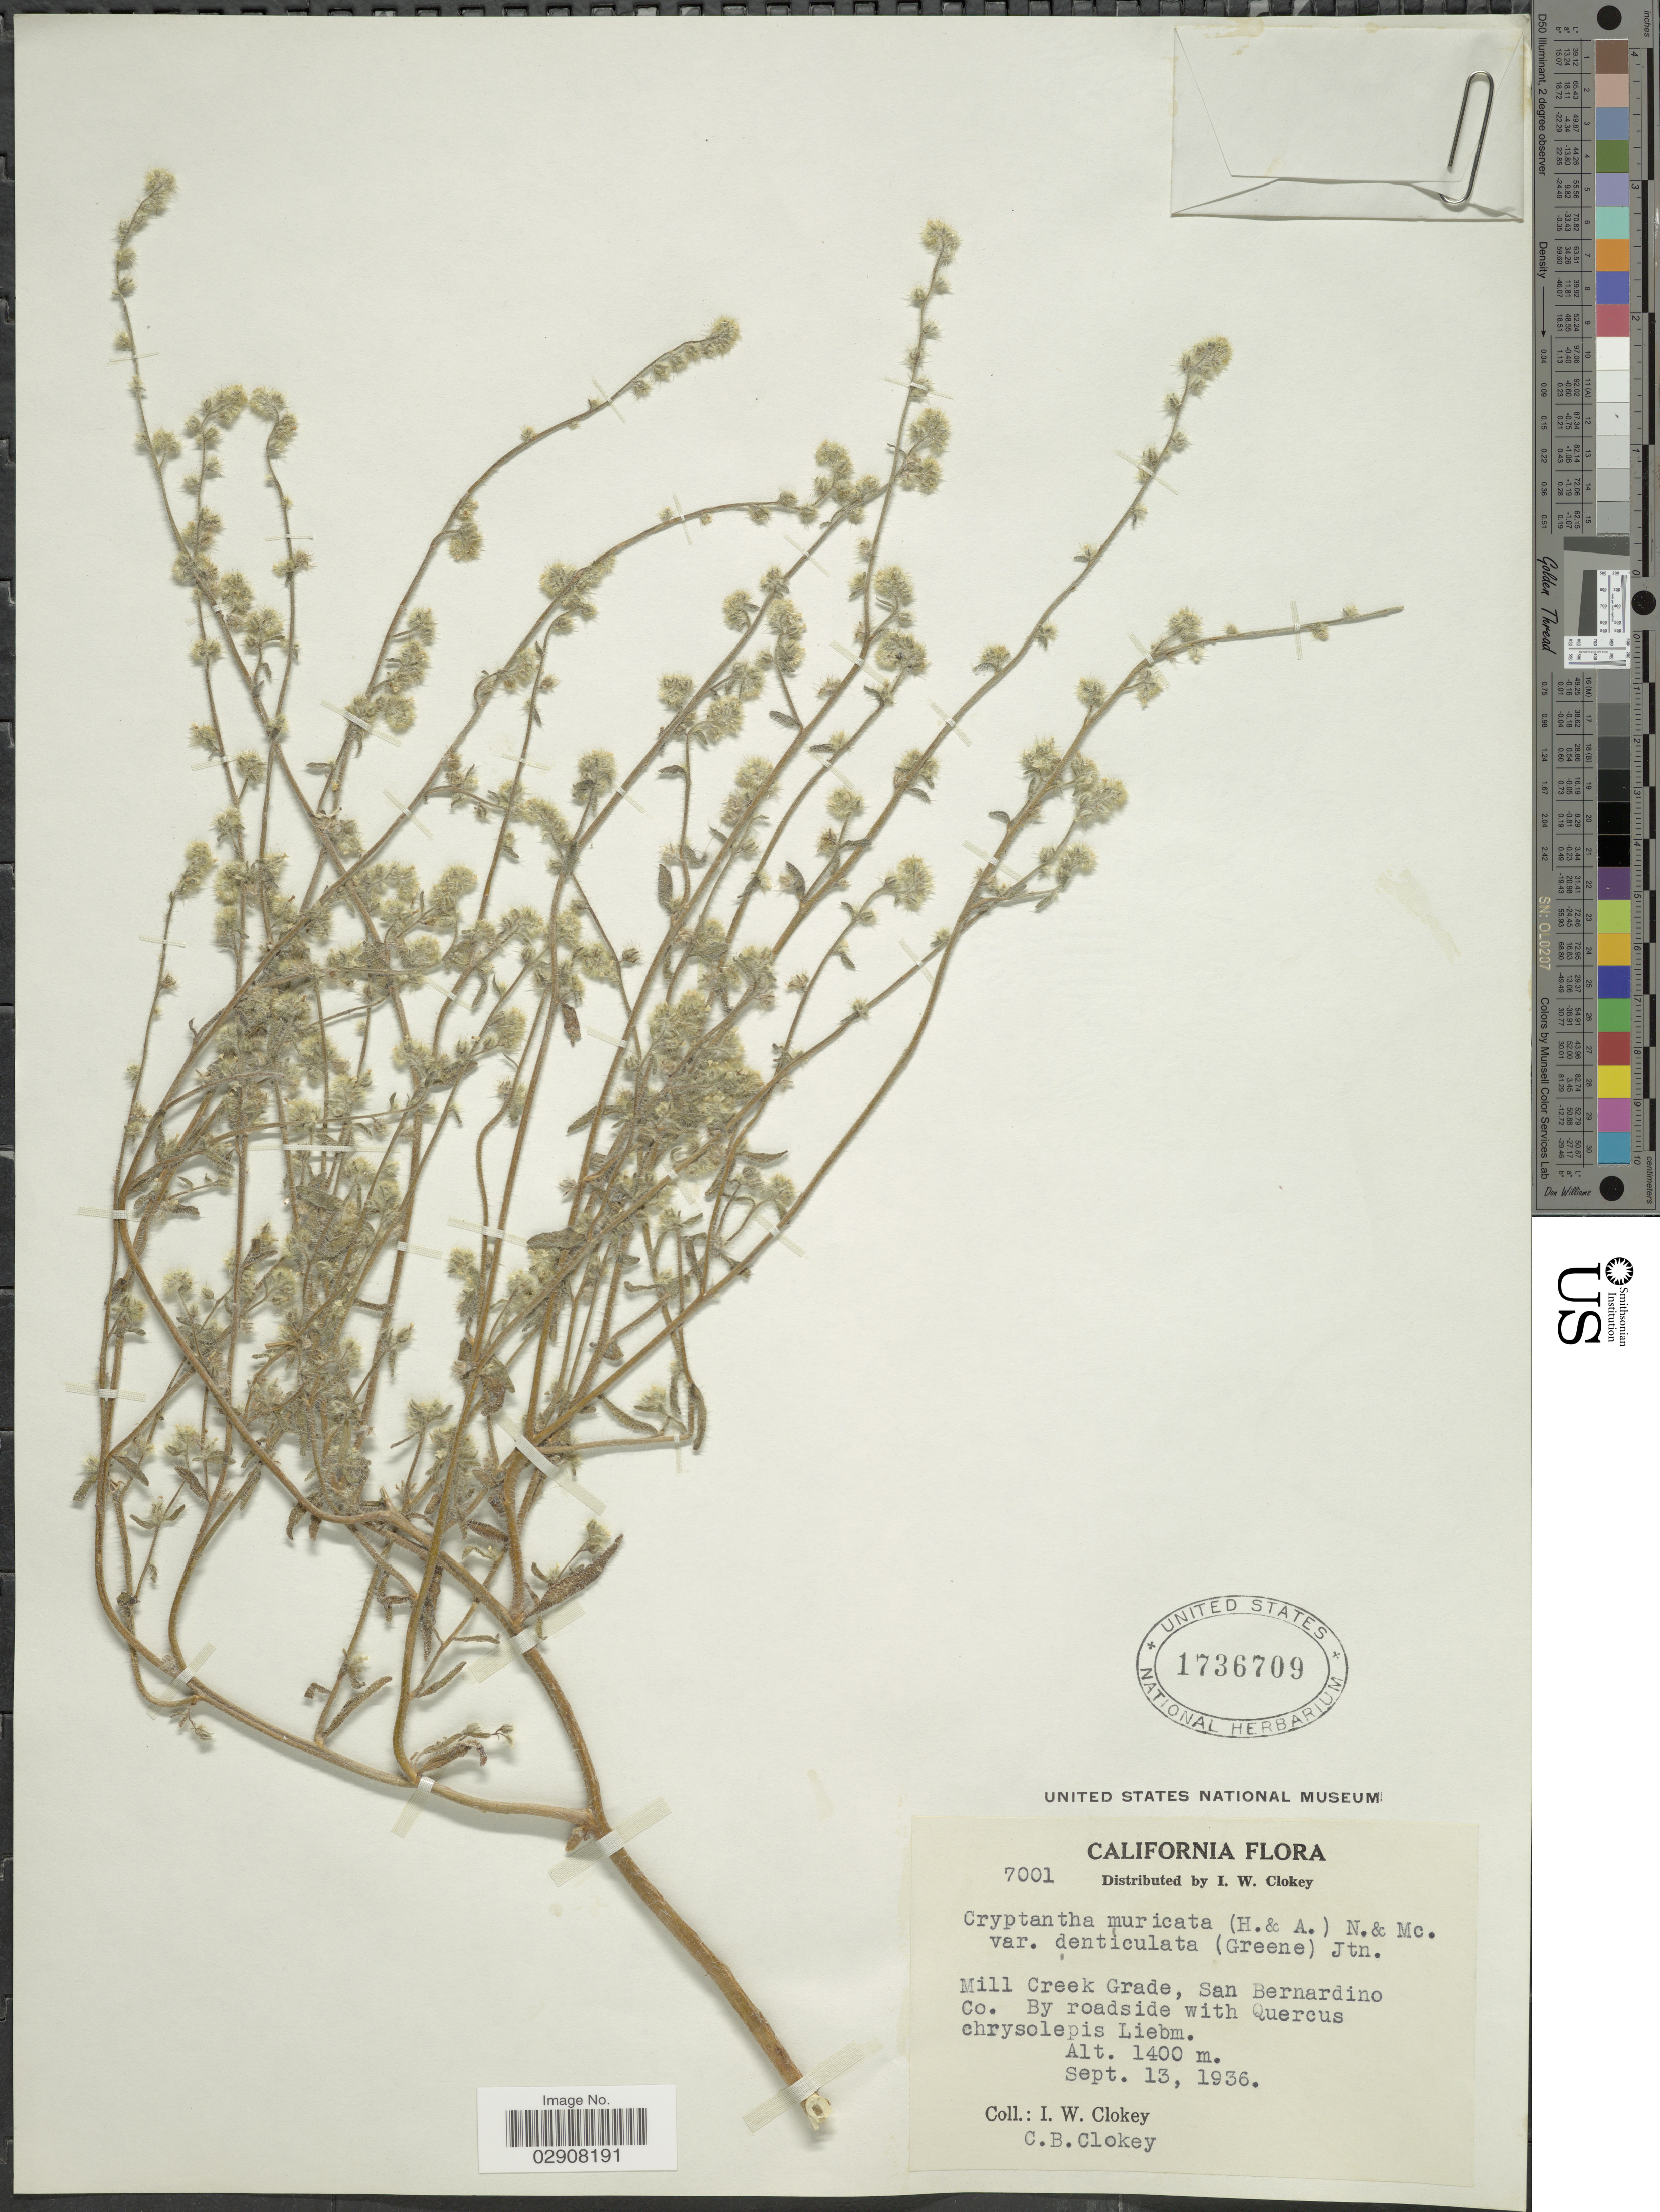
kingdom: Plantae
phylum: Tracheophyta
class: Magnoliopsida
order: Boraginales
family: Boraginaceae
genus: Cryptantha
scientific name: Cryptantha muricata var. denticulata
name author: (Greene) I.M. Johnst.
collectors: I. W. Clokey & C. Clokey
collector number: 7001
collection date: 1936-09-13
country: United States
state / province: California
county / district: San Bernardino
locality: Mill Creek Grade, San Bernardino Co.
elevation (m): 1400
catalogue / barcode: US 1736709